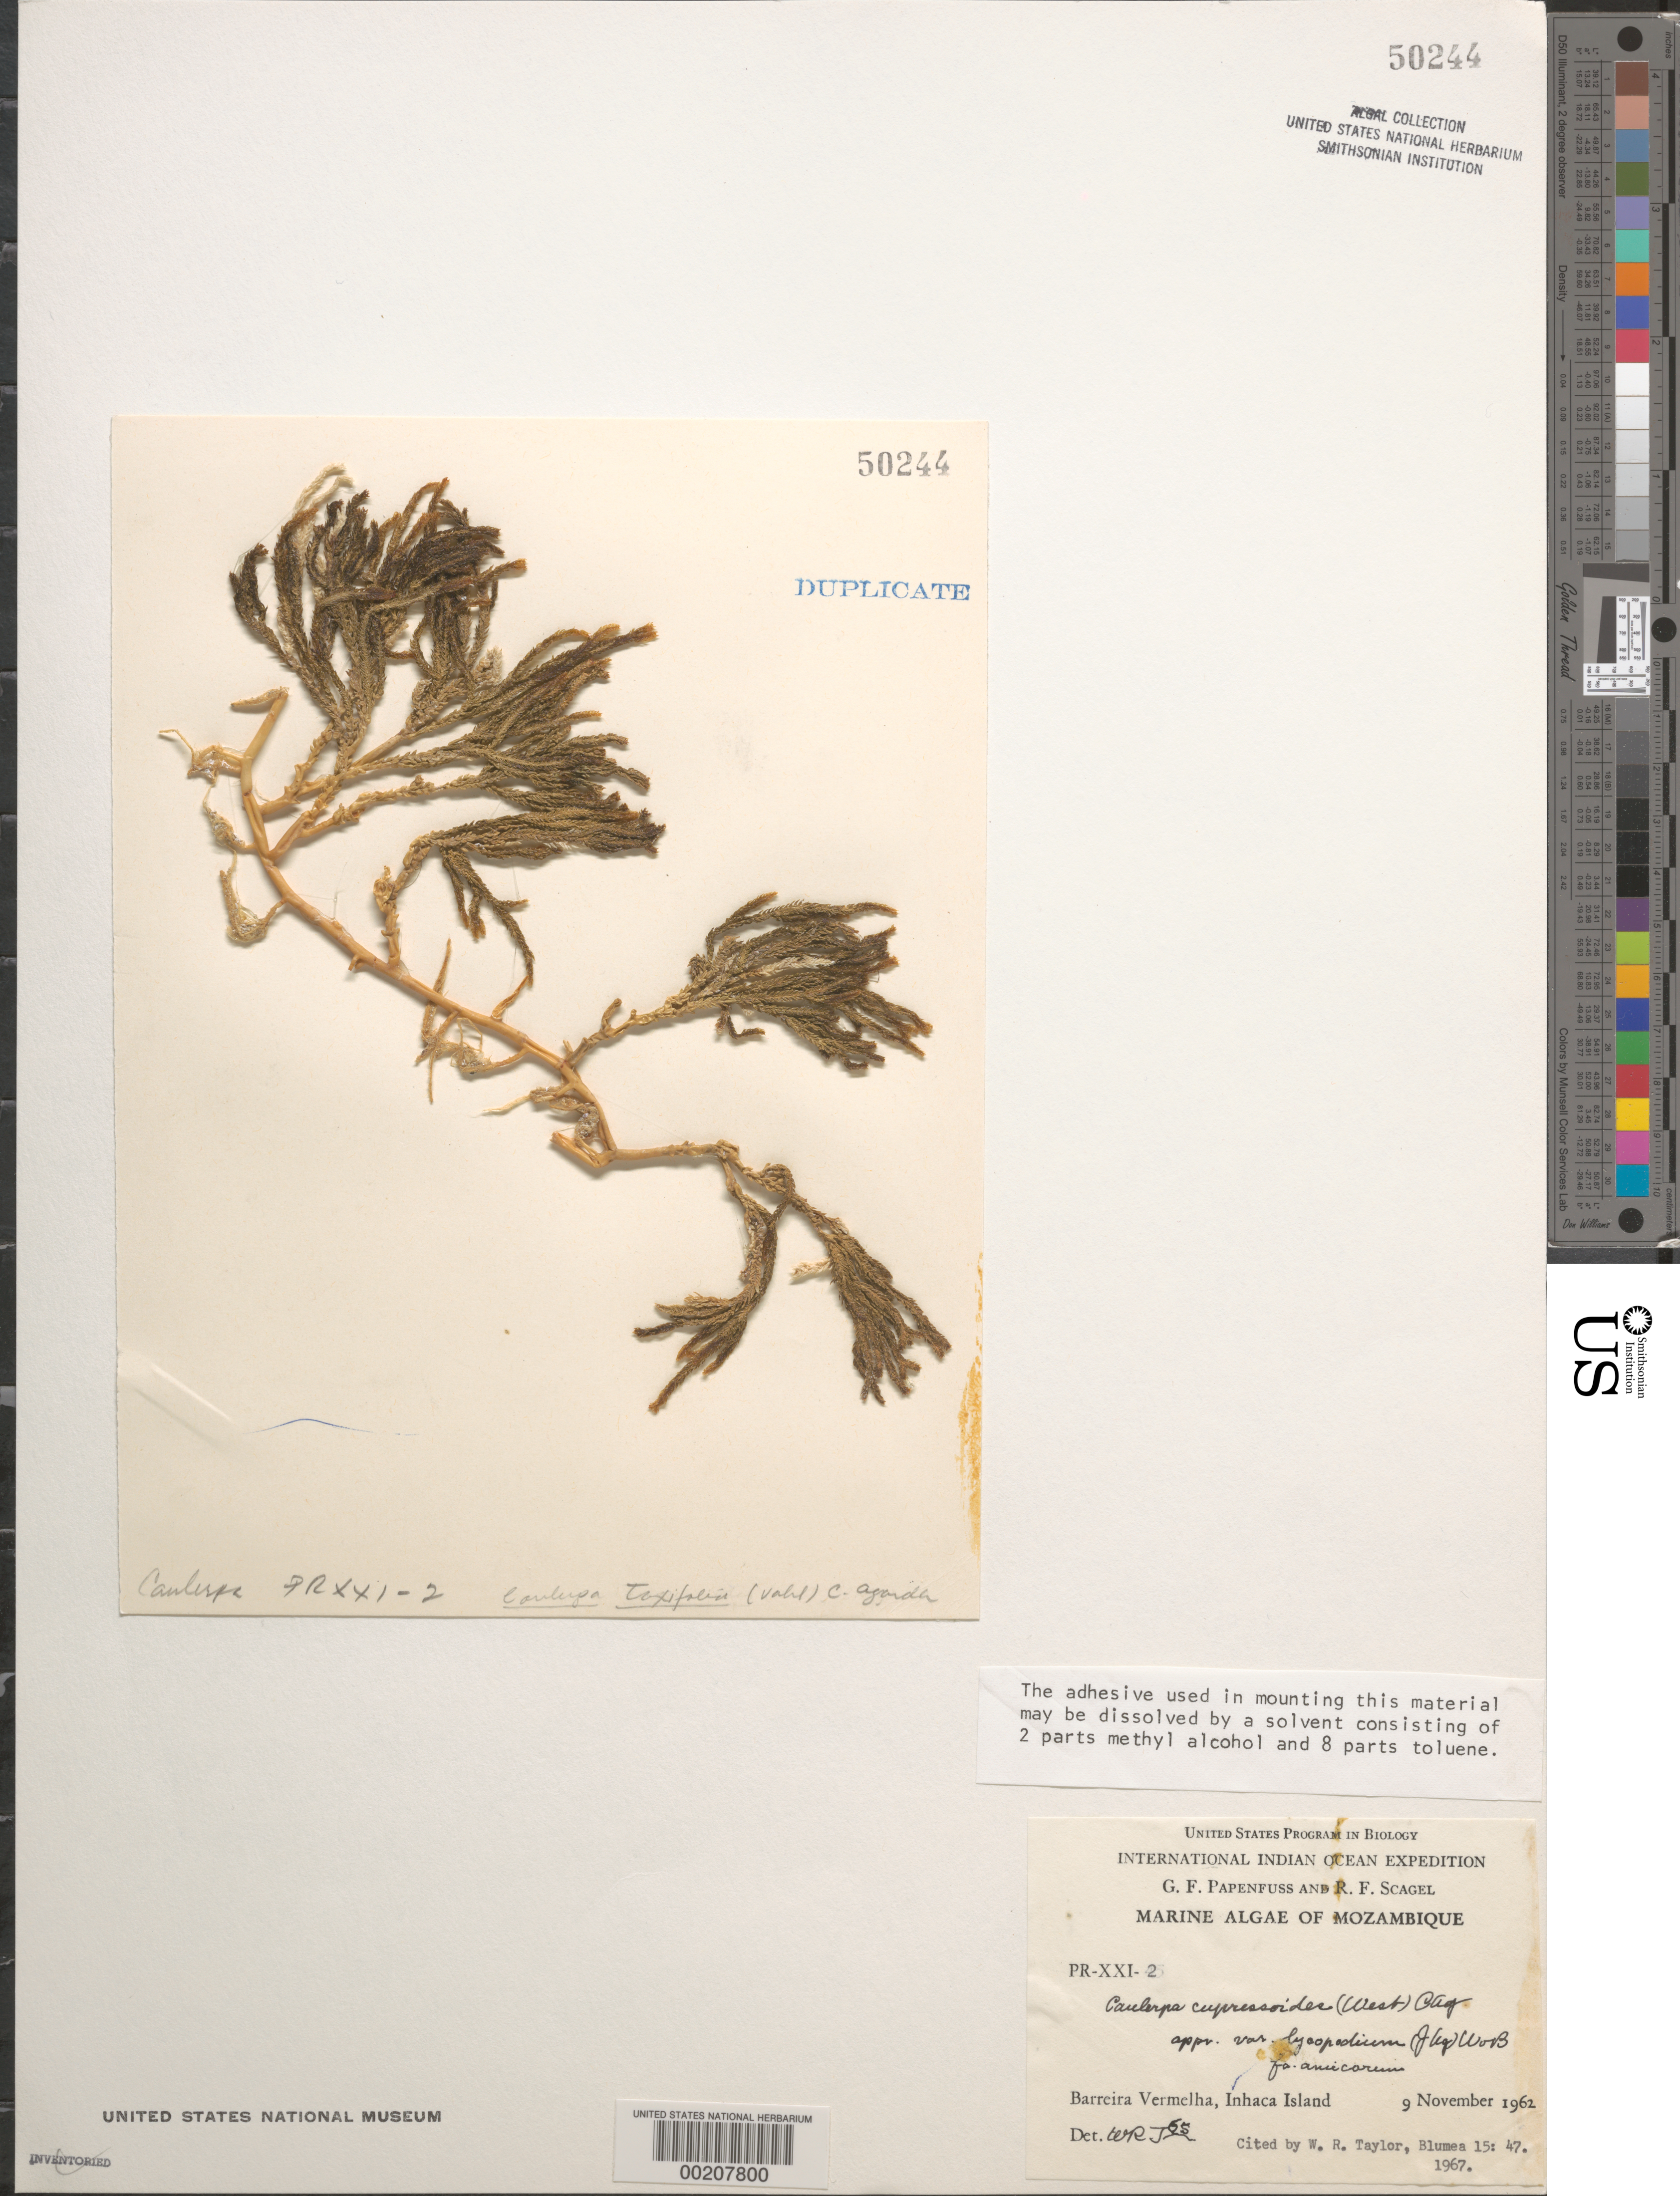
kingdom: Plantae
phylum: Chlorophyta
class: Ulvophyceae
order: Bryopsidales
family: Caulerpaceae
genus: Caulerpa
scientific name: Caulerpa cupressoides var. lycopodium forma amicorum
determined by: Taylor, William R.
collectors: G. Papenfuss & R. F. Scagel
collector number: PR-XXI-2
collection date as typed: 09 Nov 1962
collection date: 1962-11-09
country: Mozambique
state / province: Maputo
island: Inhaca Island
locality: Barreira Vermelha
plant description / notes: International Indian Ocean Expedition, 1962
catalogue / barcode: US 50244